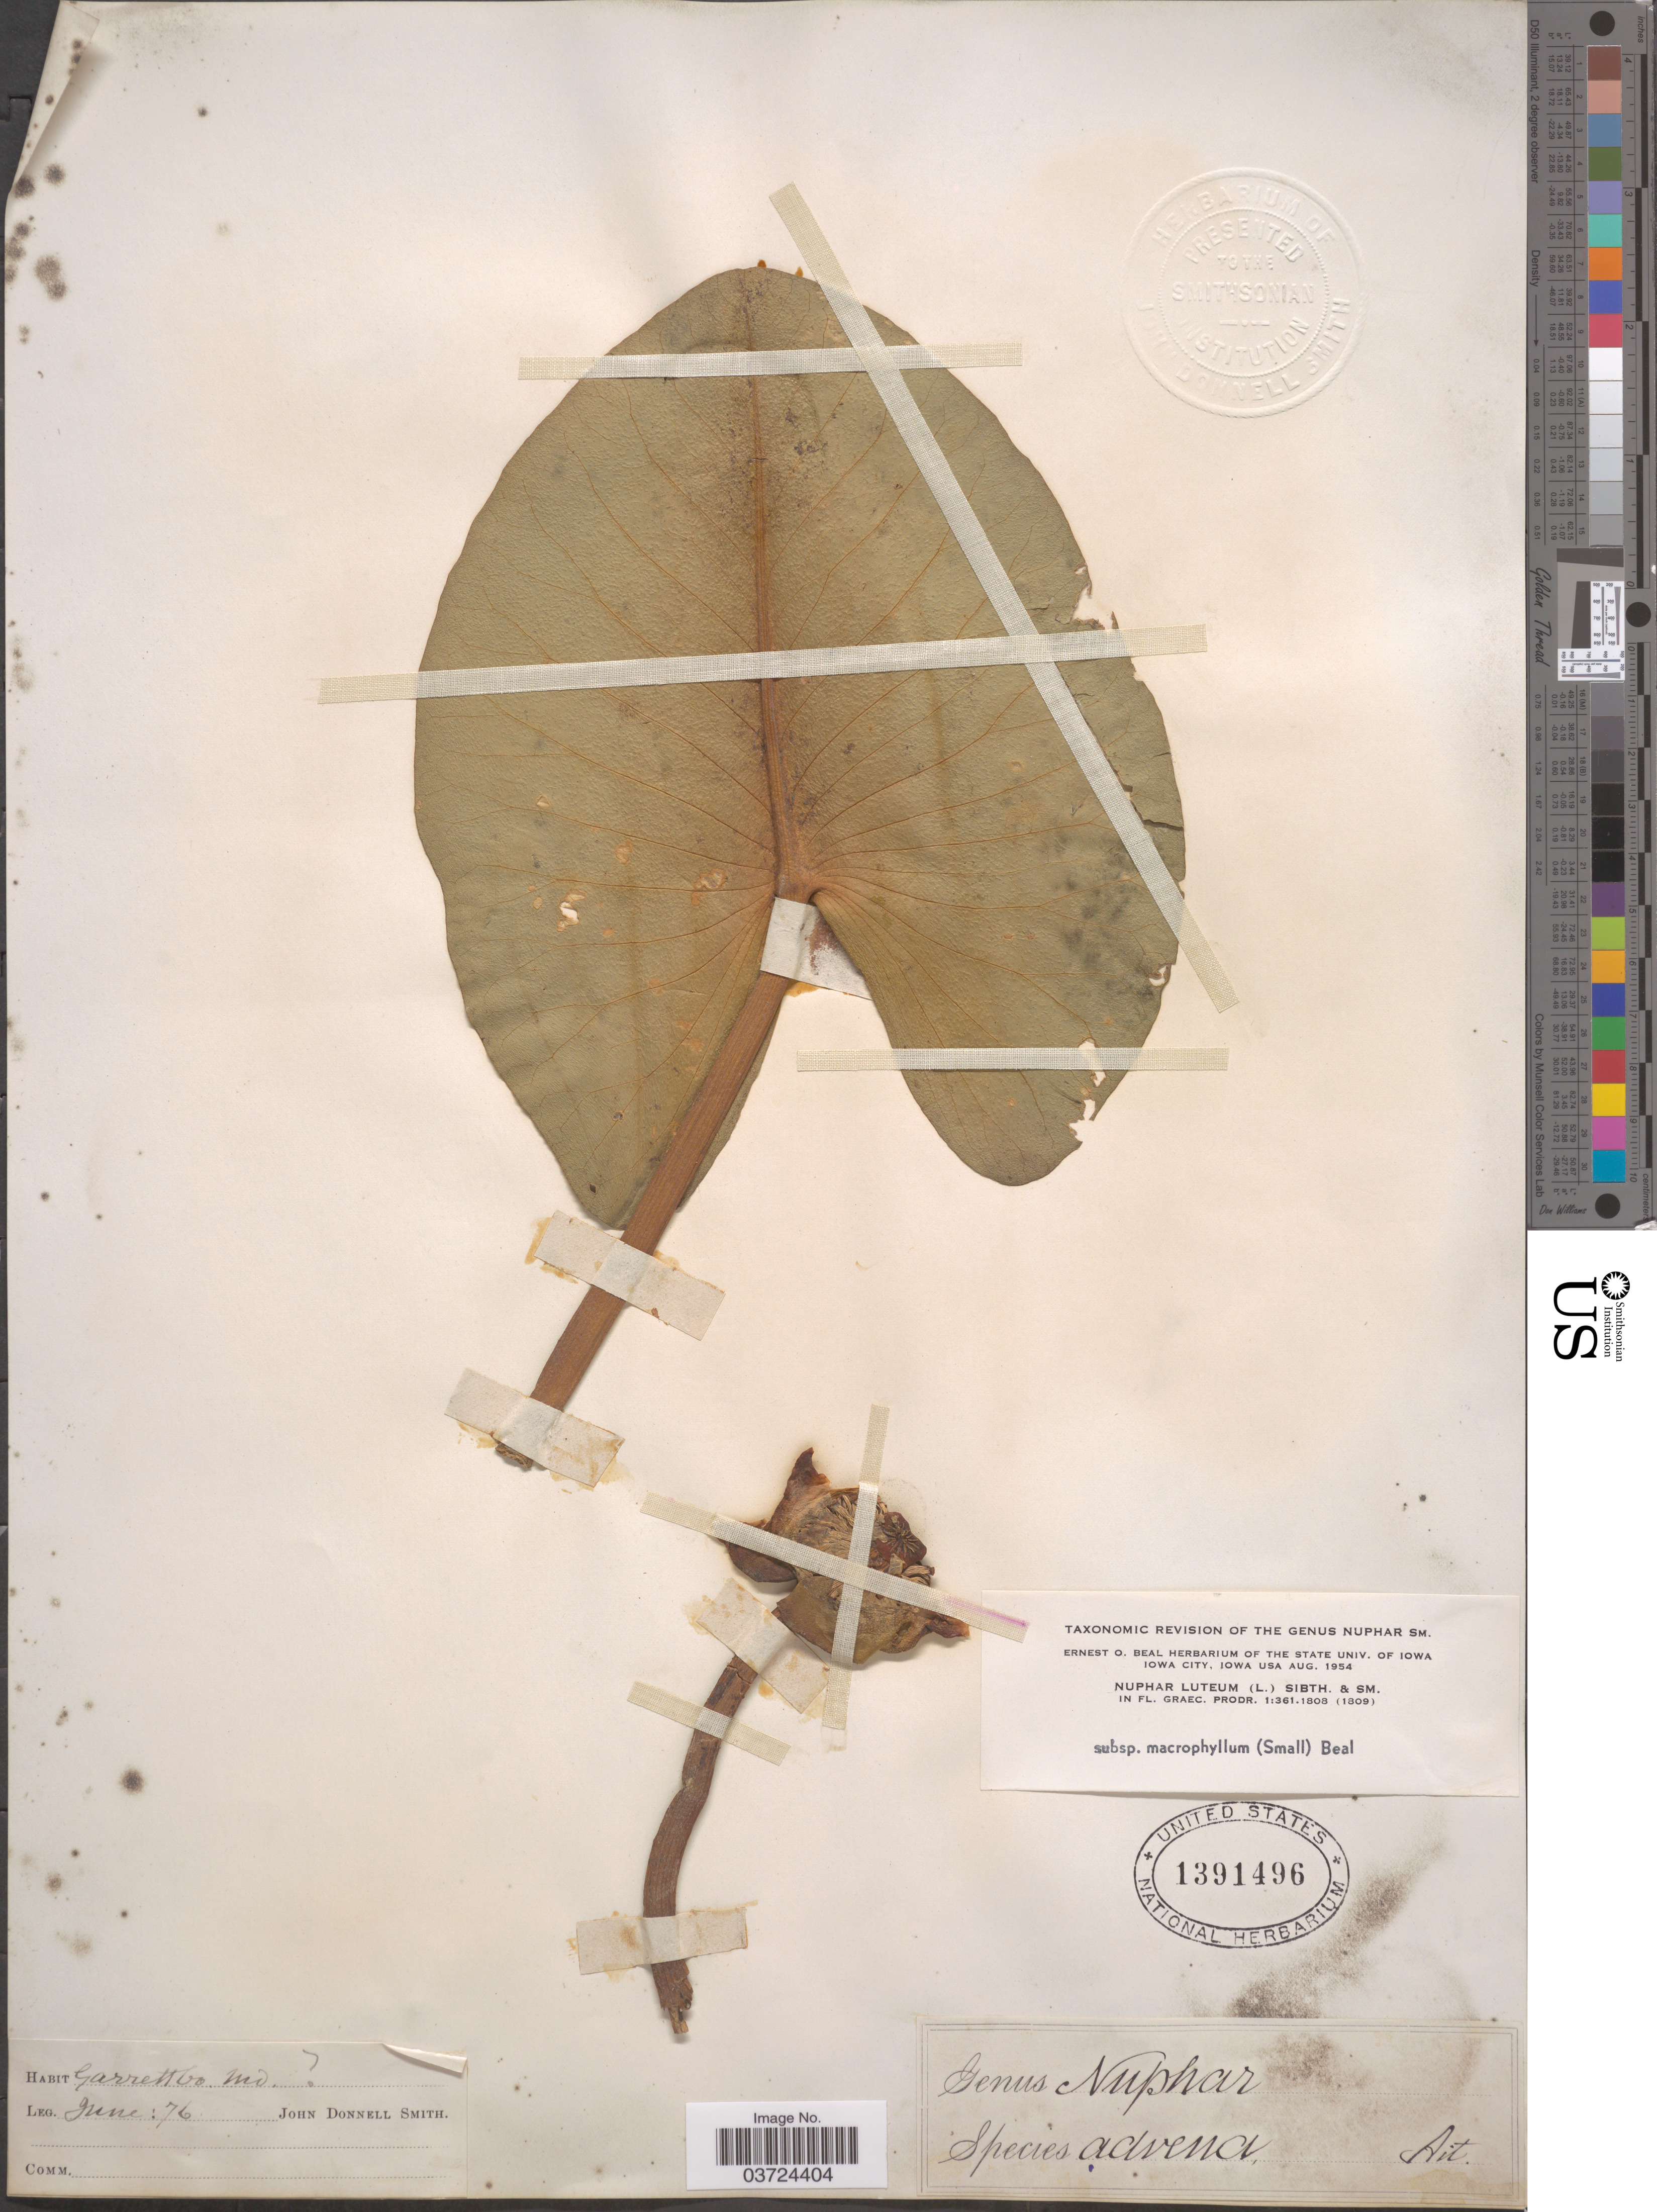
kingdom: Plantae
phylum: Tracheophyta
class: Magnoliopsida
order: Nymphaeales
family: Nymphaeaceae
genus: Nuphar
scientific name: Nuphar advena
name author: (Aiton) W.T. Aiton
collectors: J. Donnell Smith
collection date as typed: Transcribed d/m/y: /6/76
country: United States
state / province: Maryland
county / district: Garrett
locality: Garrett Co.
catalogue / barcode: US 1391496